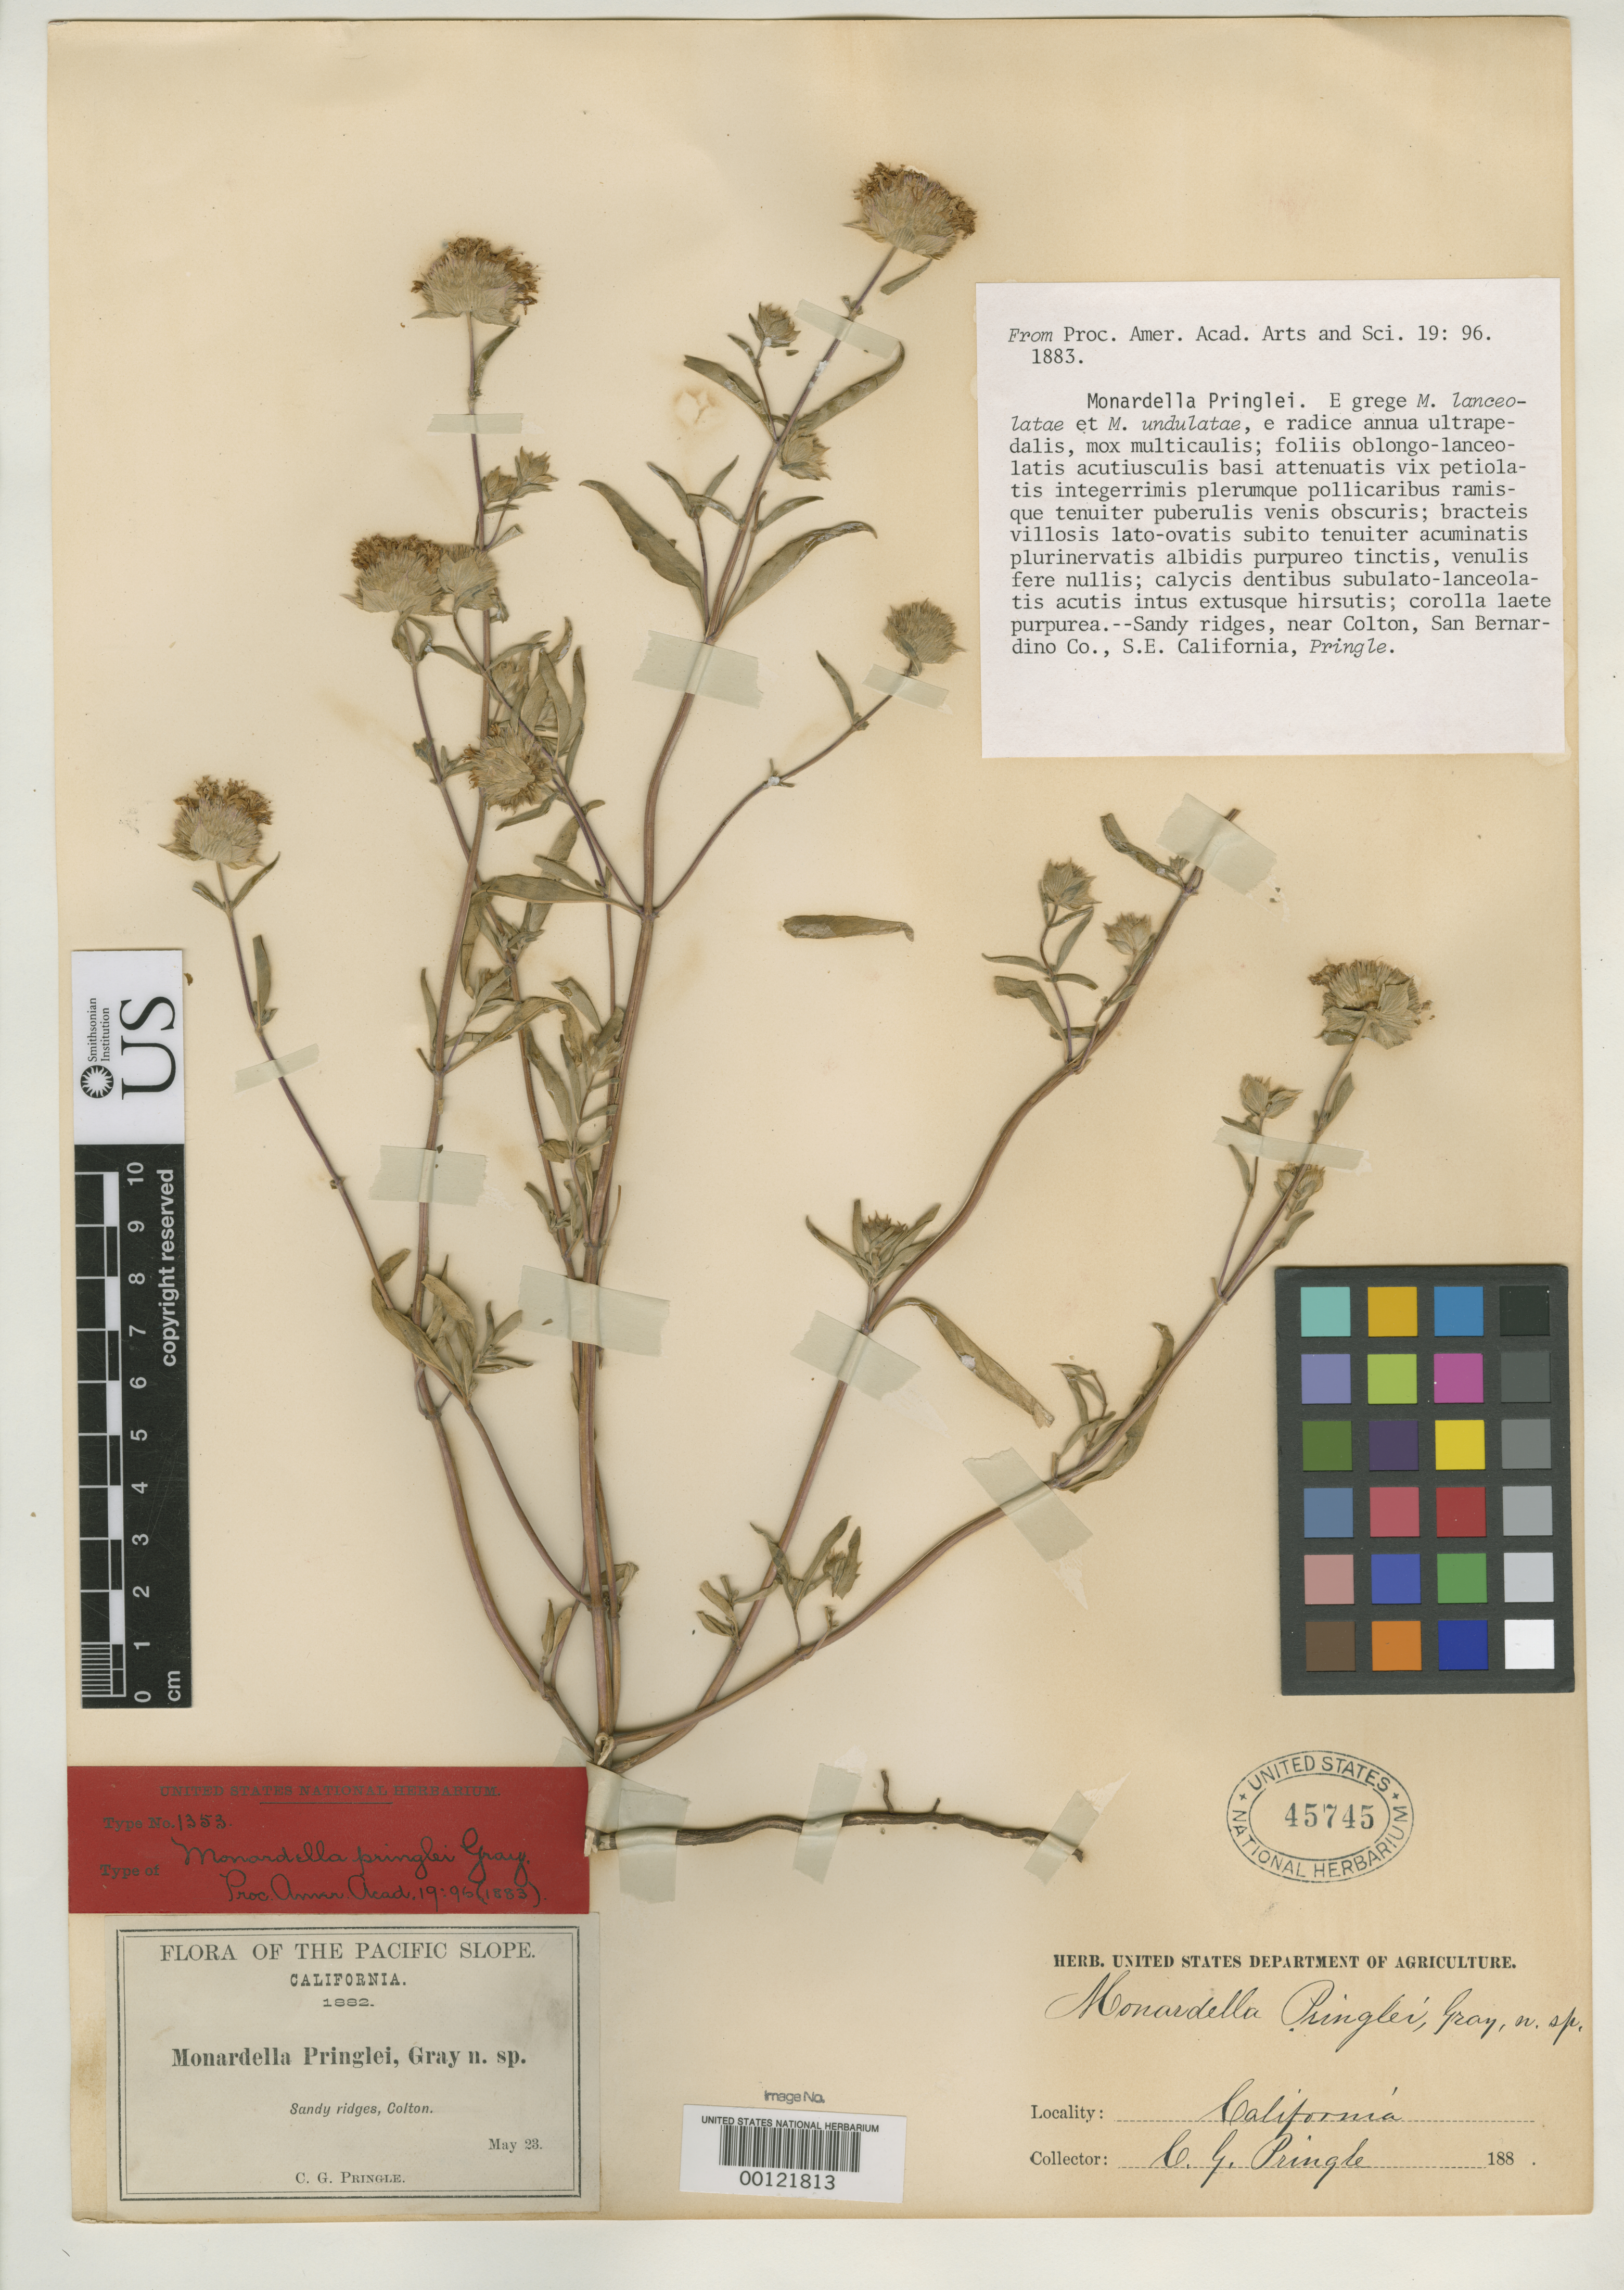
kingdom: Plantae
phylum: Tracheophyta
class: Magnoliopsida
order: Lamiales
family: Lamiaceae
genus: Monardella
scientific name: Monardella pringlei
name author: A. Gray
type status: Isotype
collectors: C. G. Pringle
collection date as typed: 23 May 1882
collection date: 1882-05-23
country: United States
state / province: California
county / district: San Bernardino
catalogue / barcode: US 45745